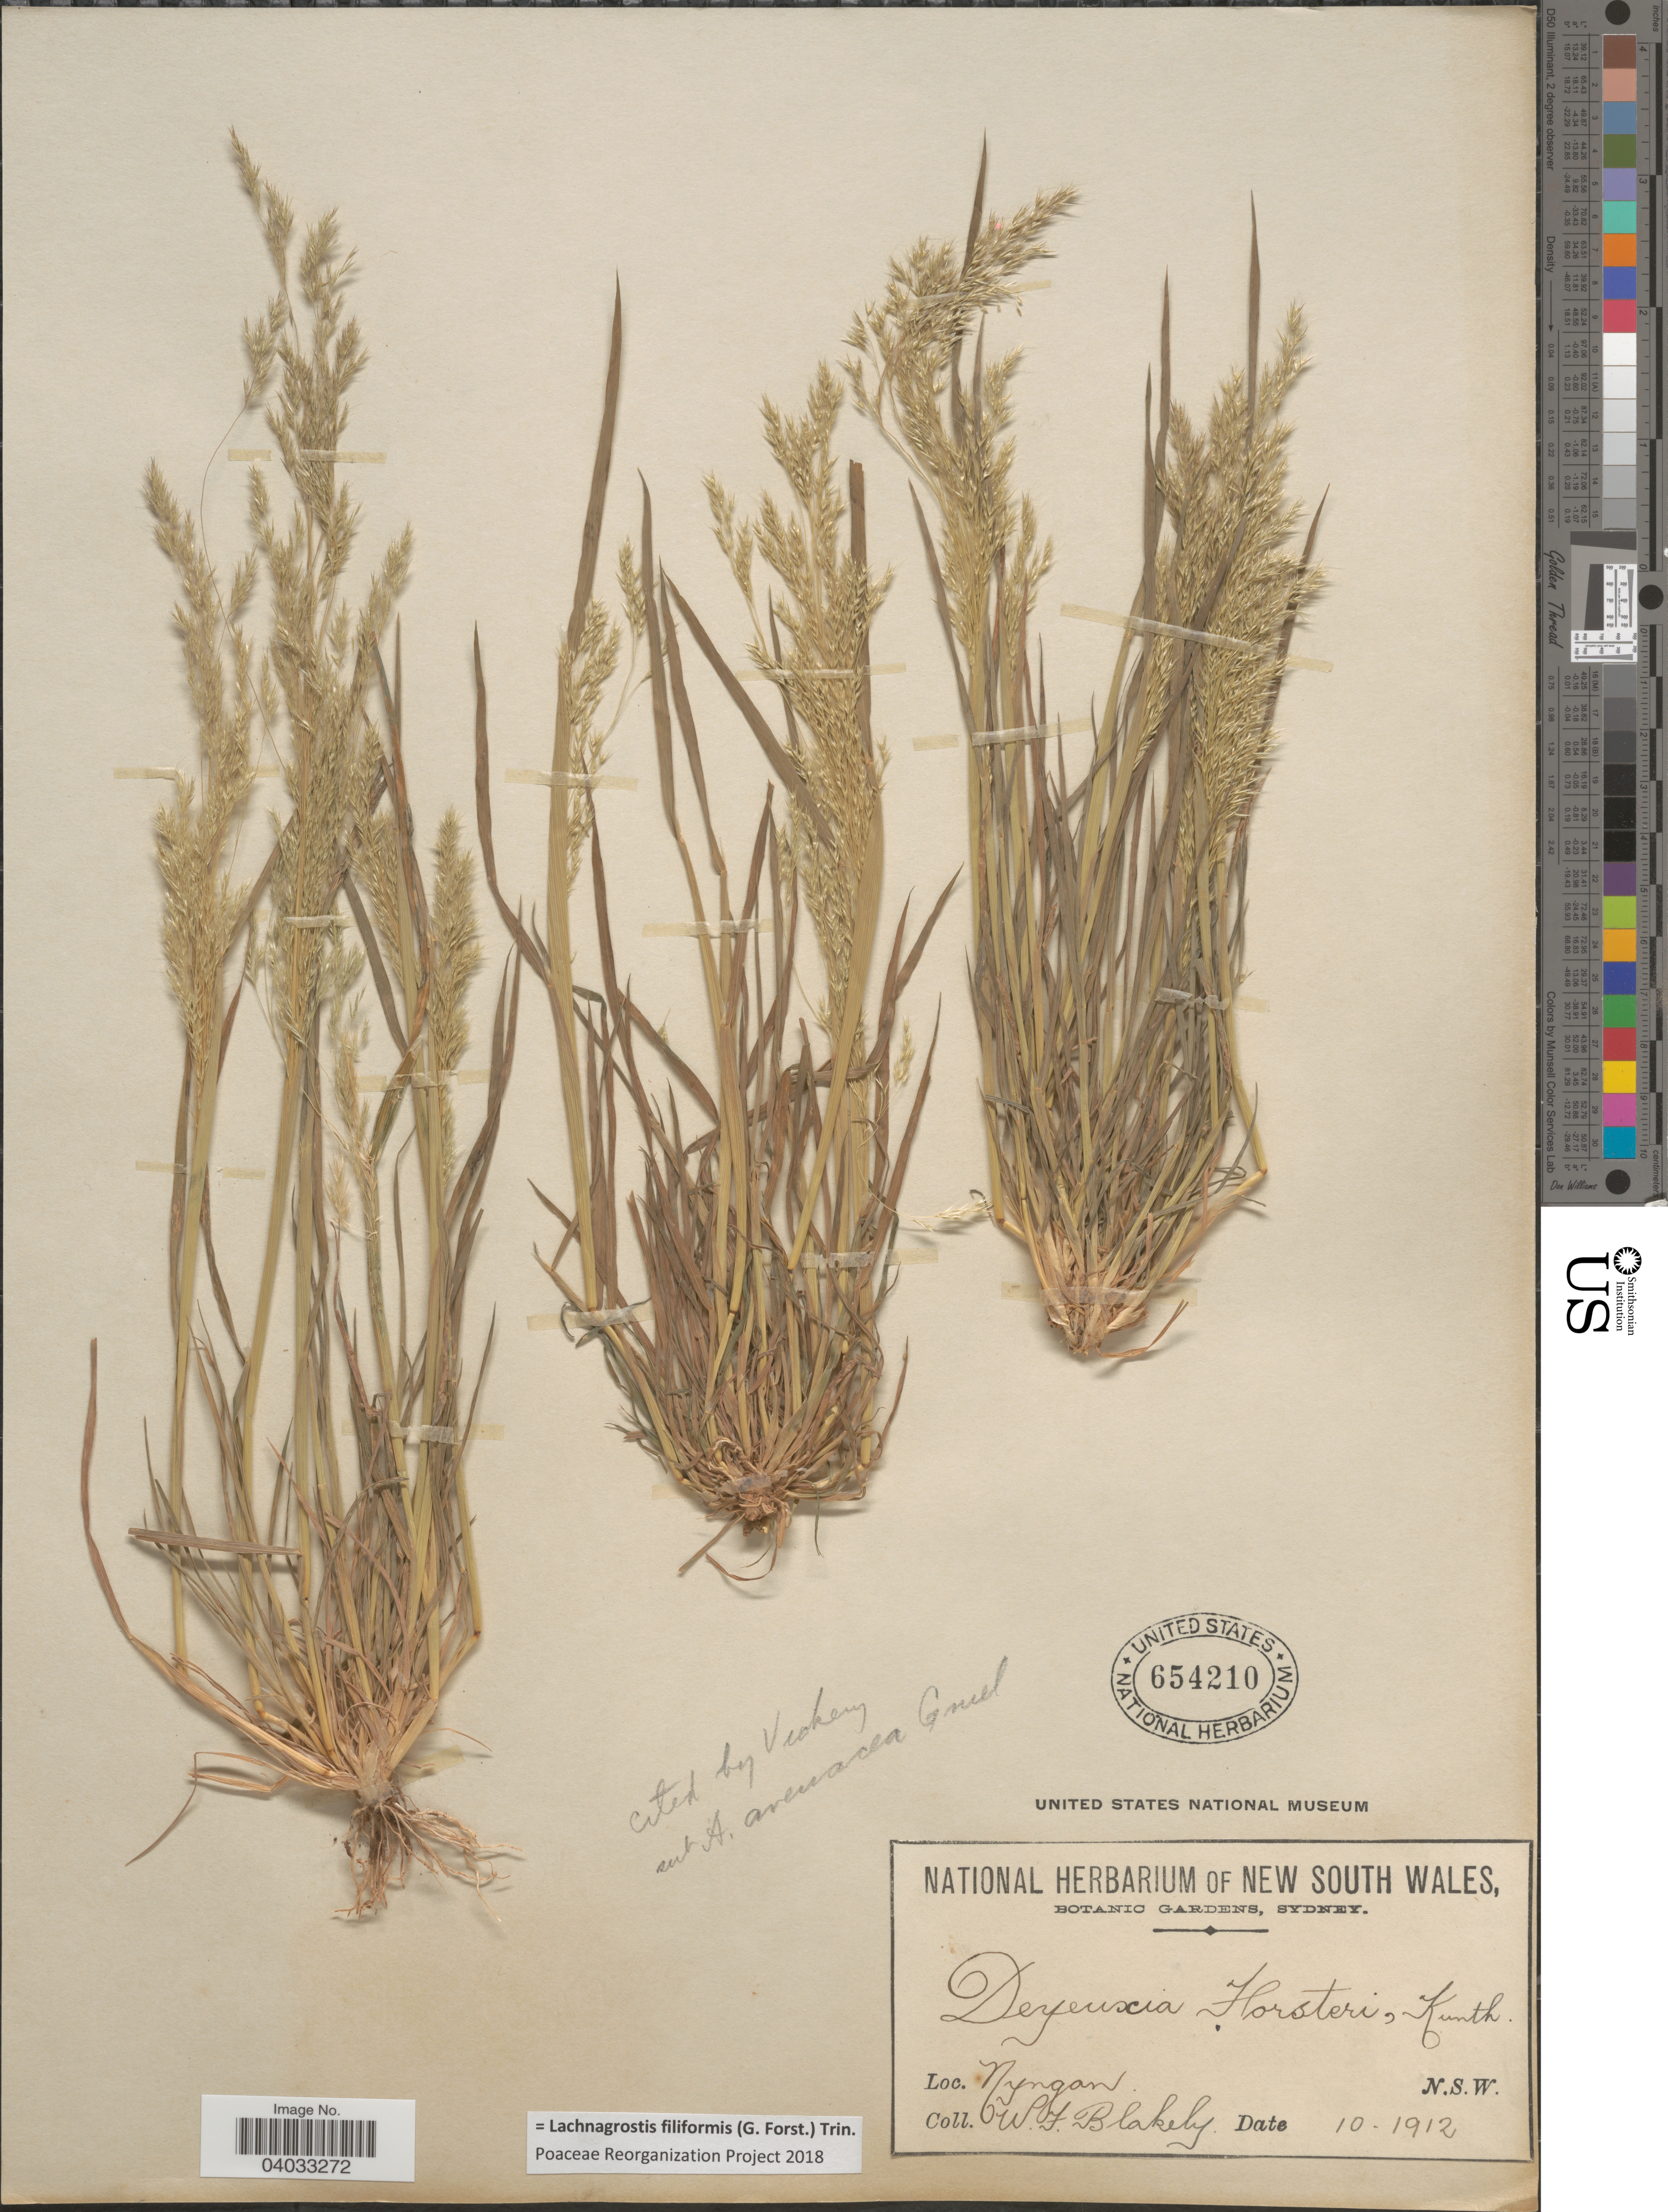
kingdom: Plantae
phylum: Tracheophyta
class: Liliopsida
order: Poales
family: Poaceae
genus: Lachnagrostis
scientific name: Lachnagrostis filiformis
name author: (J.R. Forst.) Trin.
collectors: W. Blakely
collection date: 1912-10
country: Australia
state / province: New South Wales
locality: Nyngan.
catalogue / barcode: US 654210